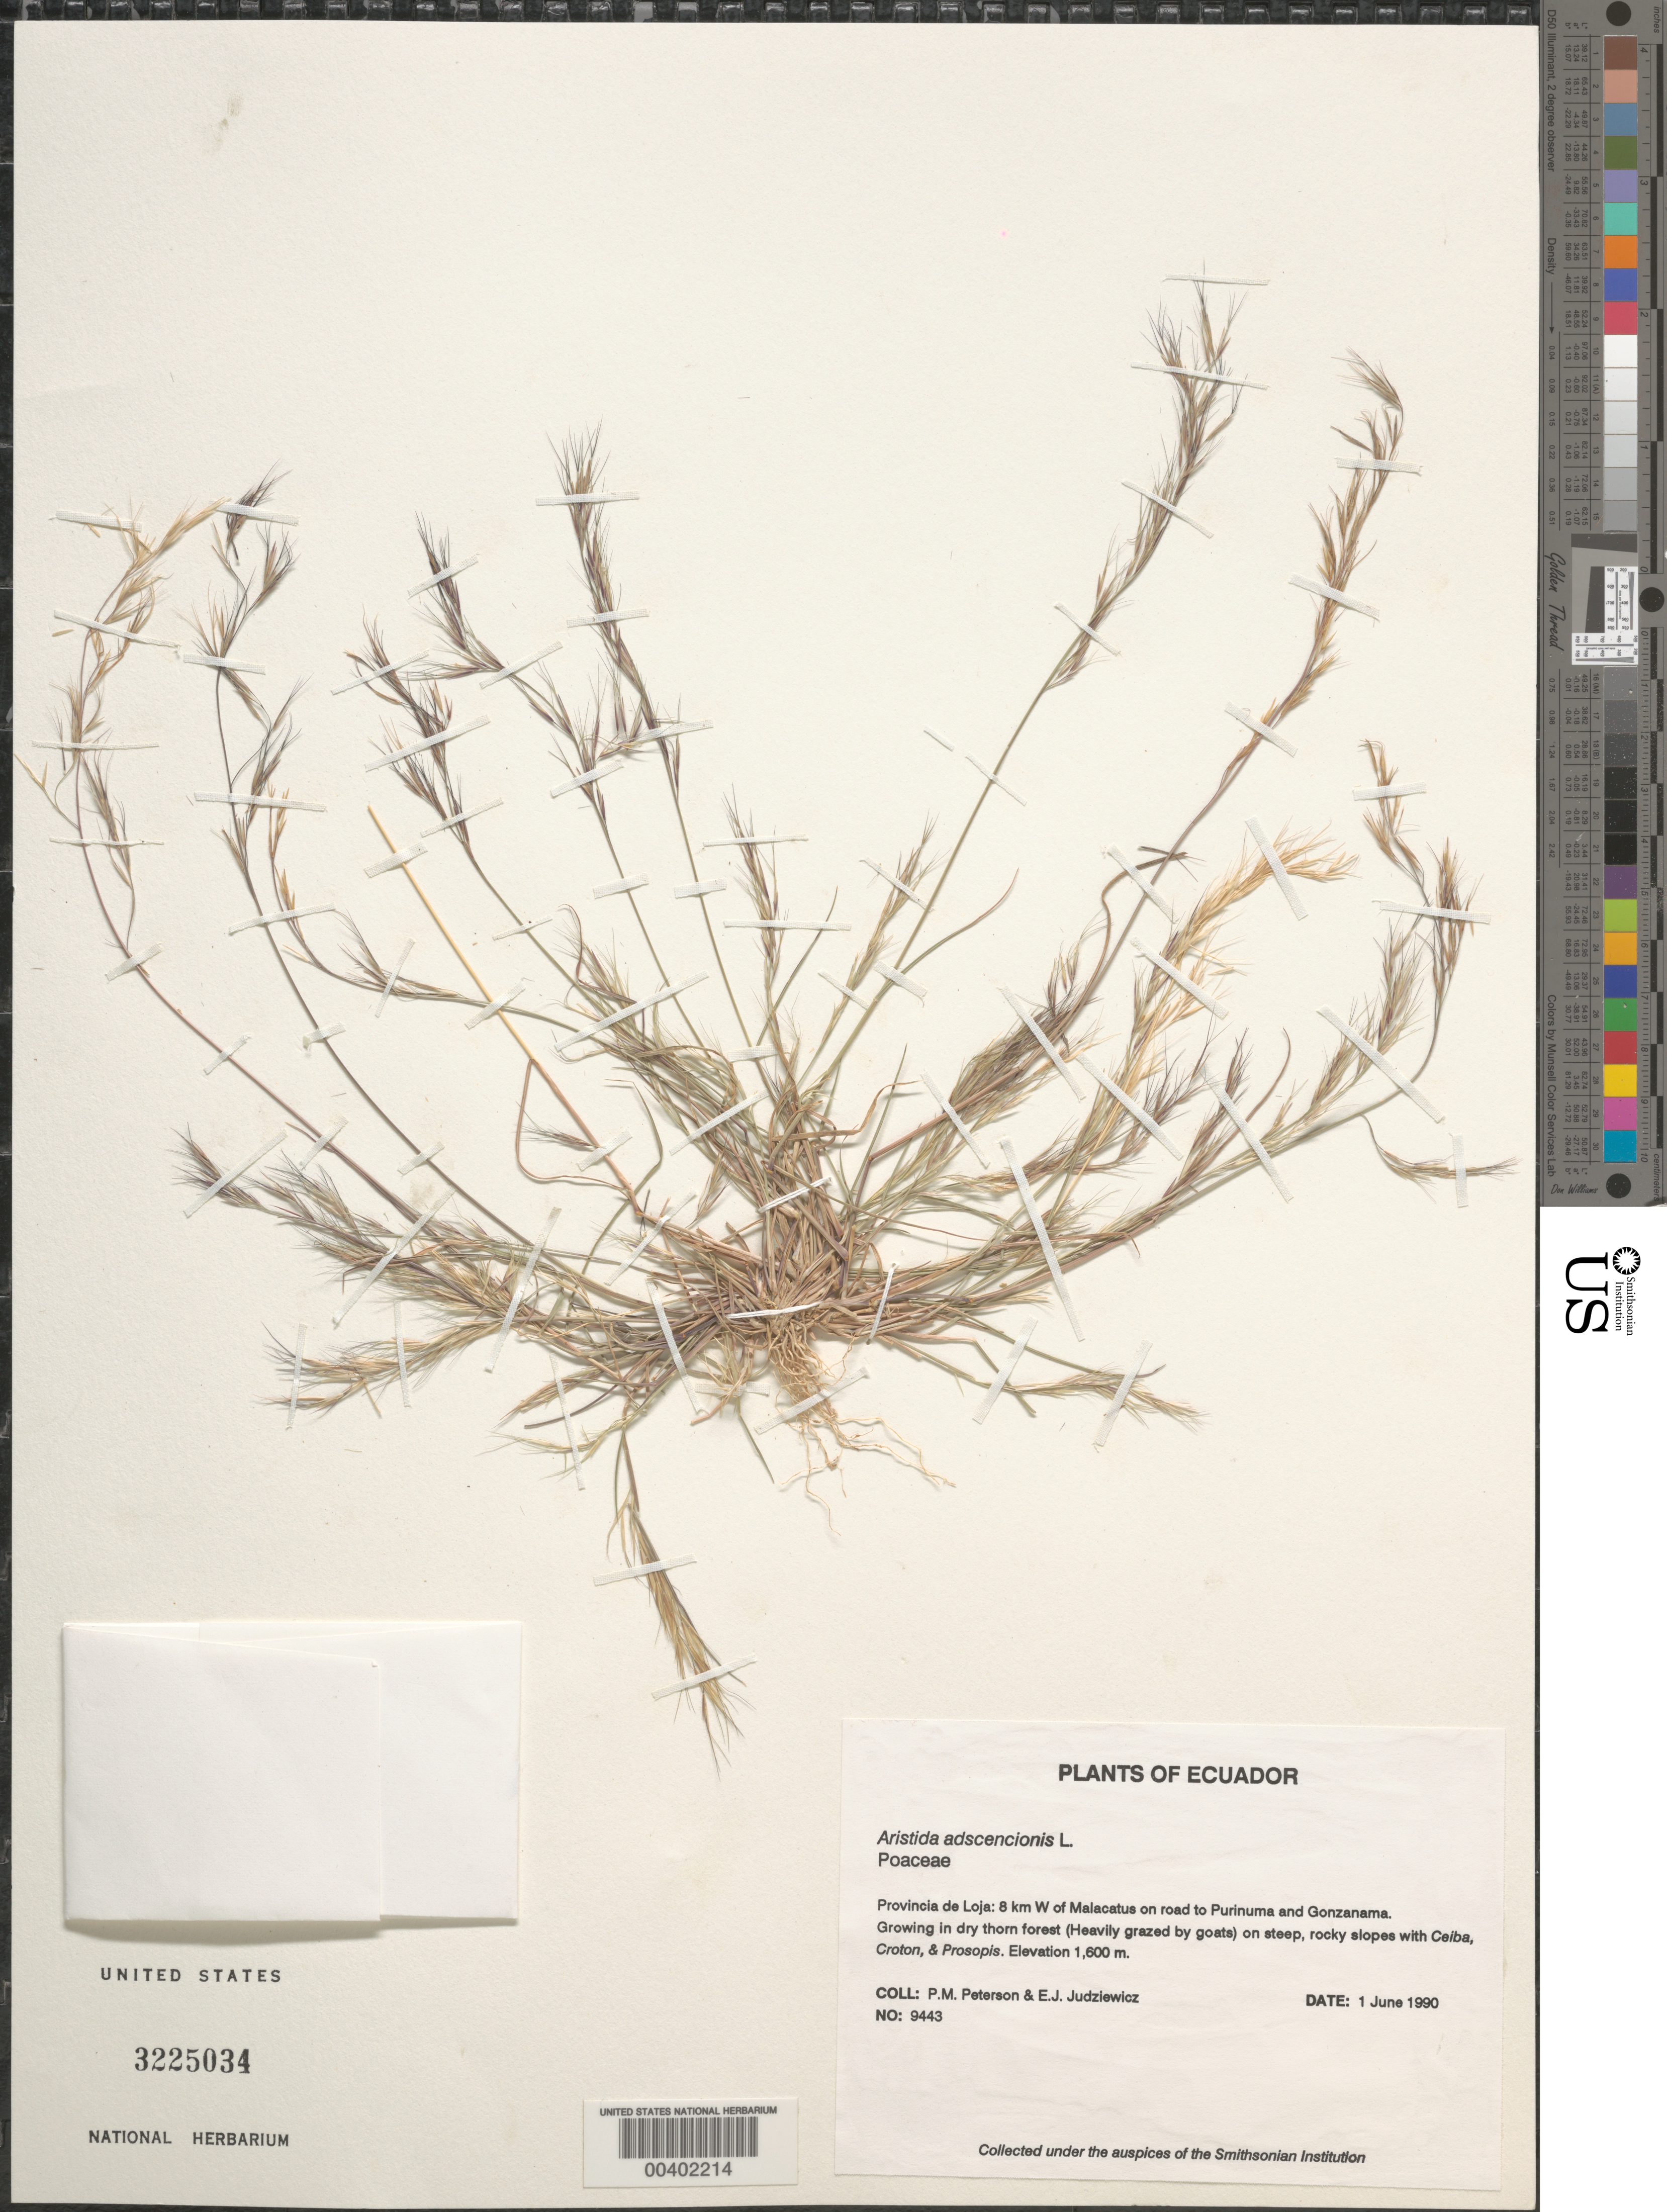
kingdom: Plantae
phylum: Tracheophyta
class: Liliopsida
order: Poales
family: Poaceae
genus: Aristida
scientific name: Aristida adscensionis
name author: L.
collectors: P. M. Peterson & E. J. Judziewicz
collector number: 09443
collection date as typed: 01 Jun 1990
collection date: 1990-06-01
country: Ecuador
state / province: Loja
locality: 8 km W of Malacatus on road to Purinuma and Gonzanama.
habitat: Growing in dry thorn forest (Heavily grazed by goats) on steep, rocky slopes with Ceiba, Croton, & Prosopis.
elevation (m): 1600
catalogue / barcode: US 3225034